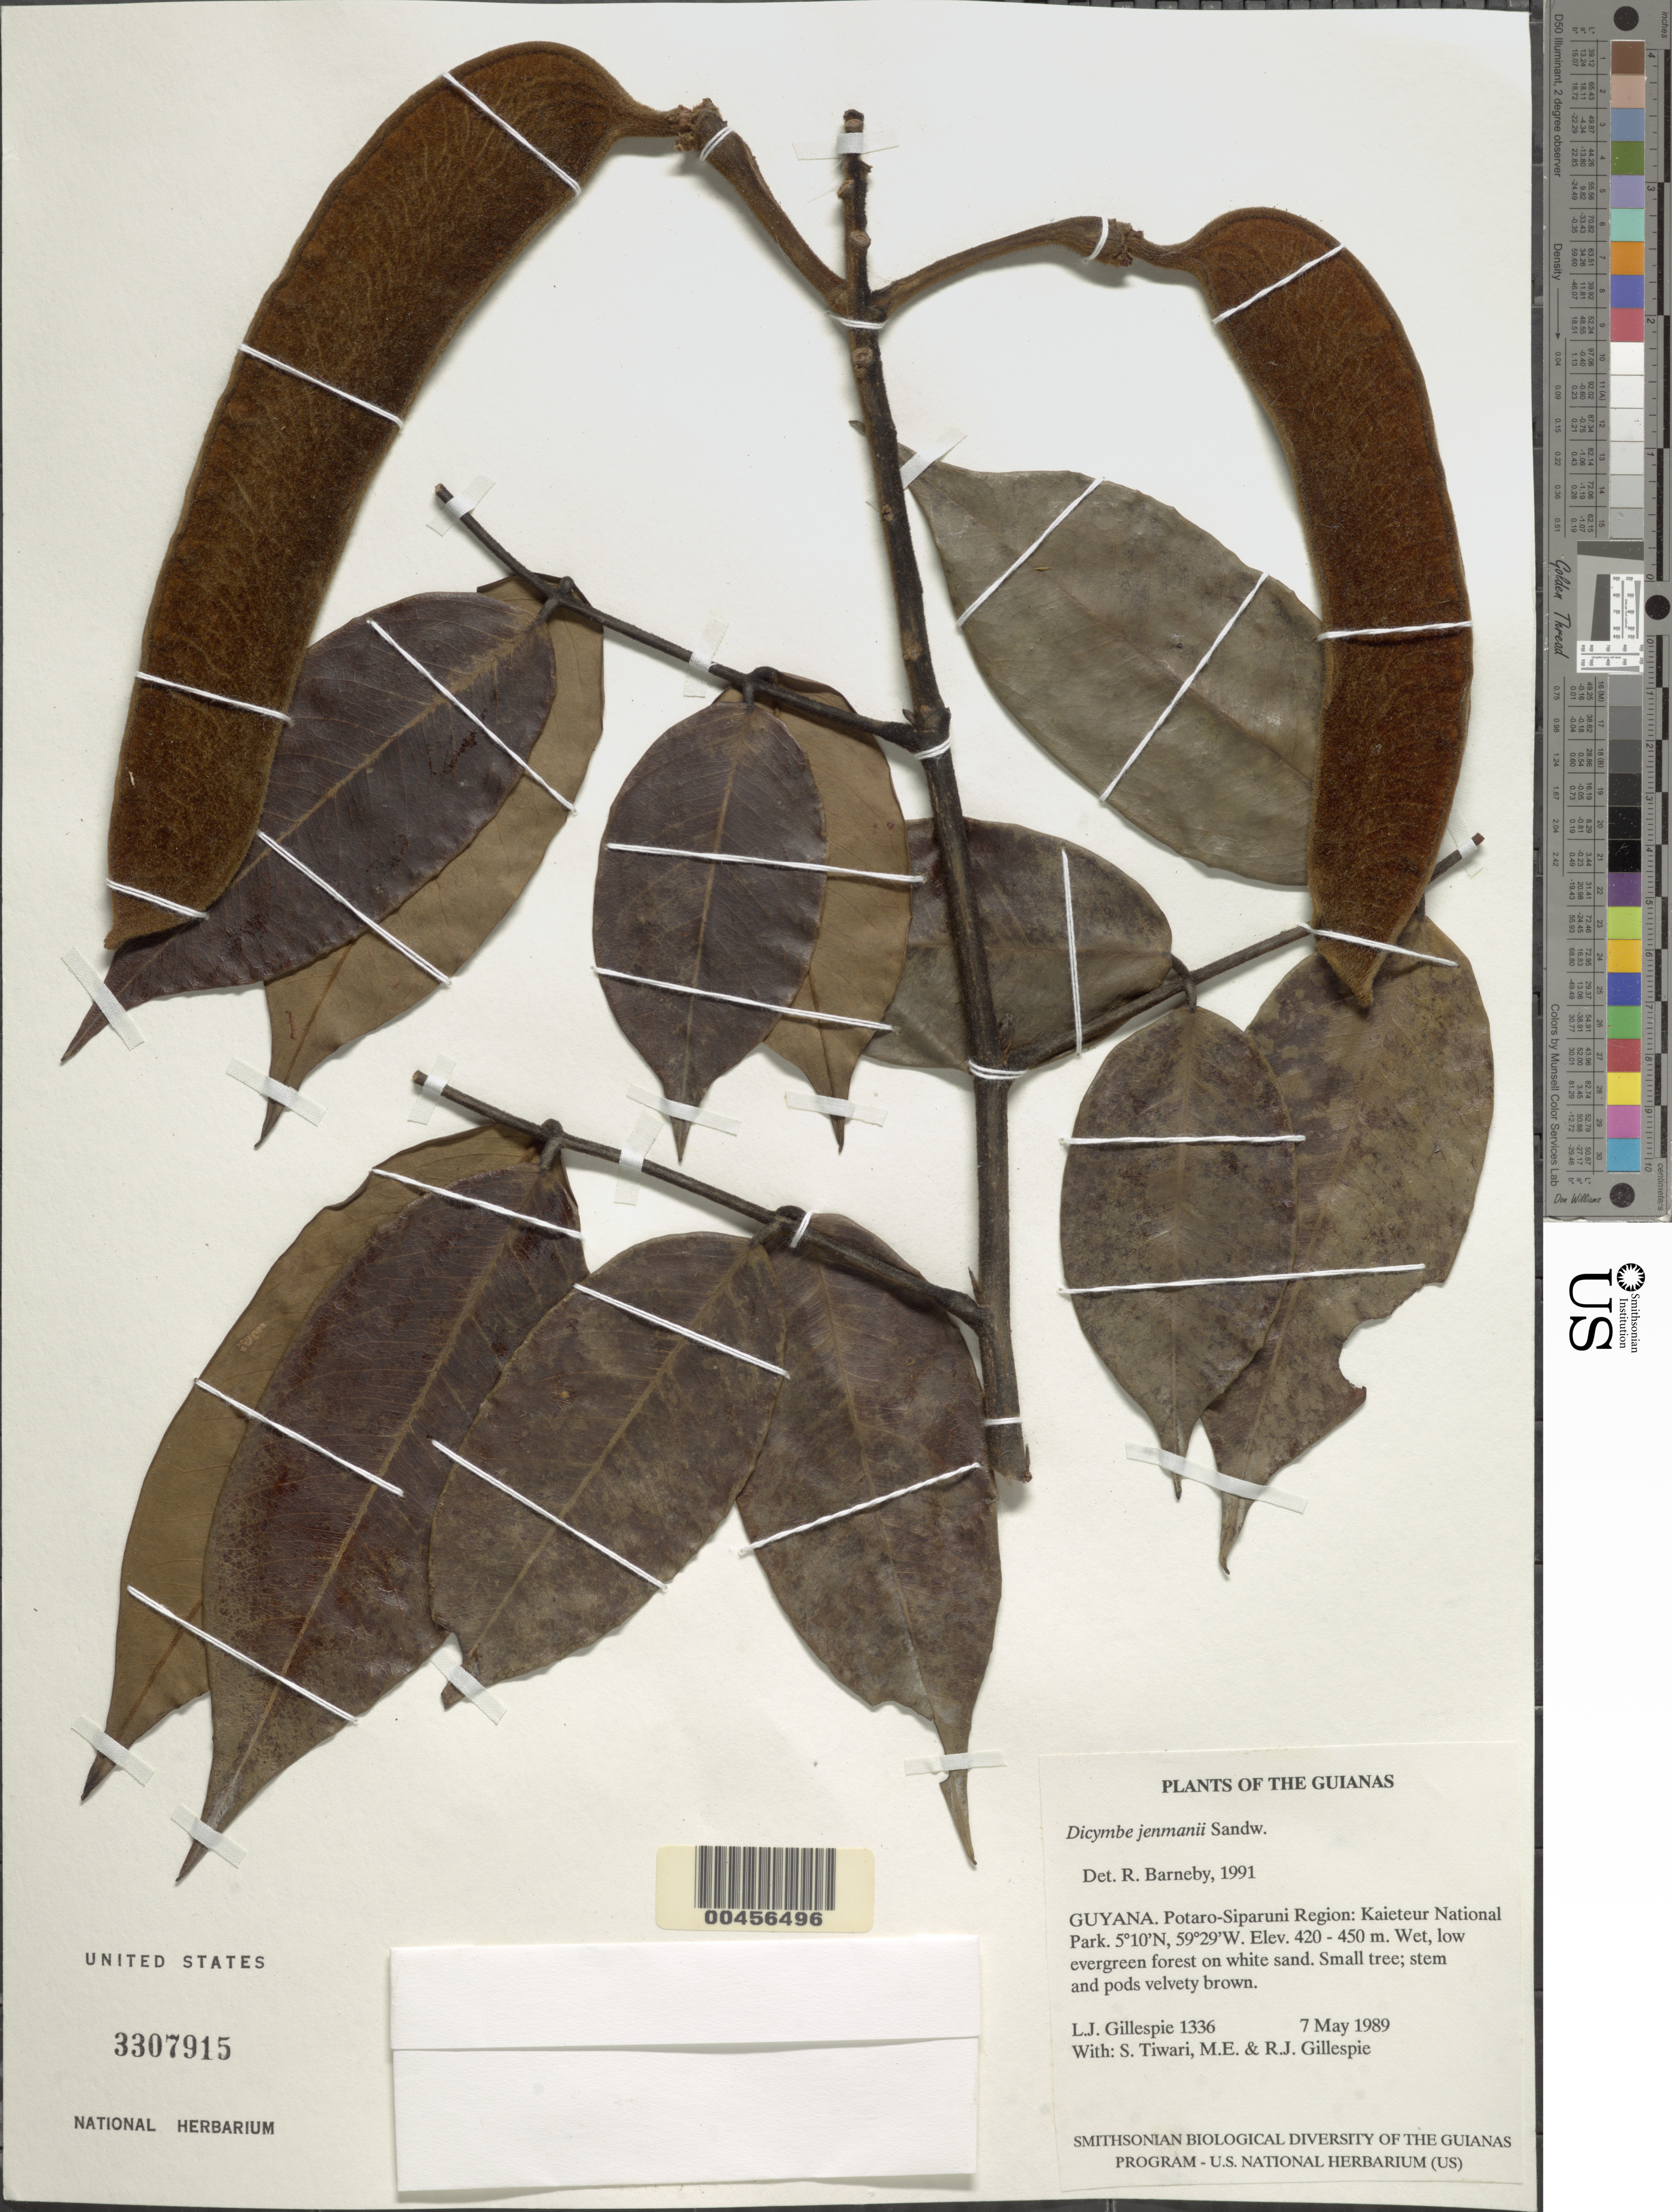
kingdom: Plantae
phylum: Tracheophyta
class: Magnoliopsida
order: Fabales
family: Fabaceae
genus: Dicymbe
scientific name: Dicymbe jenmanii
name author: Sandwith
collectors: L. J. Gillespie, S. Tiwari, M. Gillespie & R. Gillespie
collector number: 1336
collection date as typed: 7 May 1989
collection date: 1989-05-07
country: Guyana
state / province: Potaro-Siparuni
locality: Kaieteur National Park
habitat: Wet, low evergreen forest on white sand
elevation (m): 420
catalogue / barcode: US 3307915